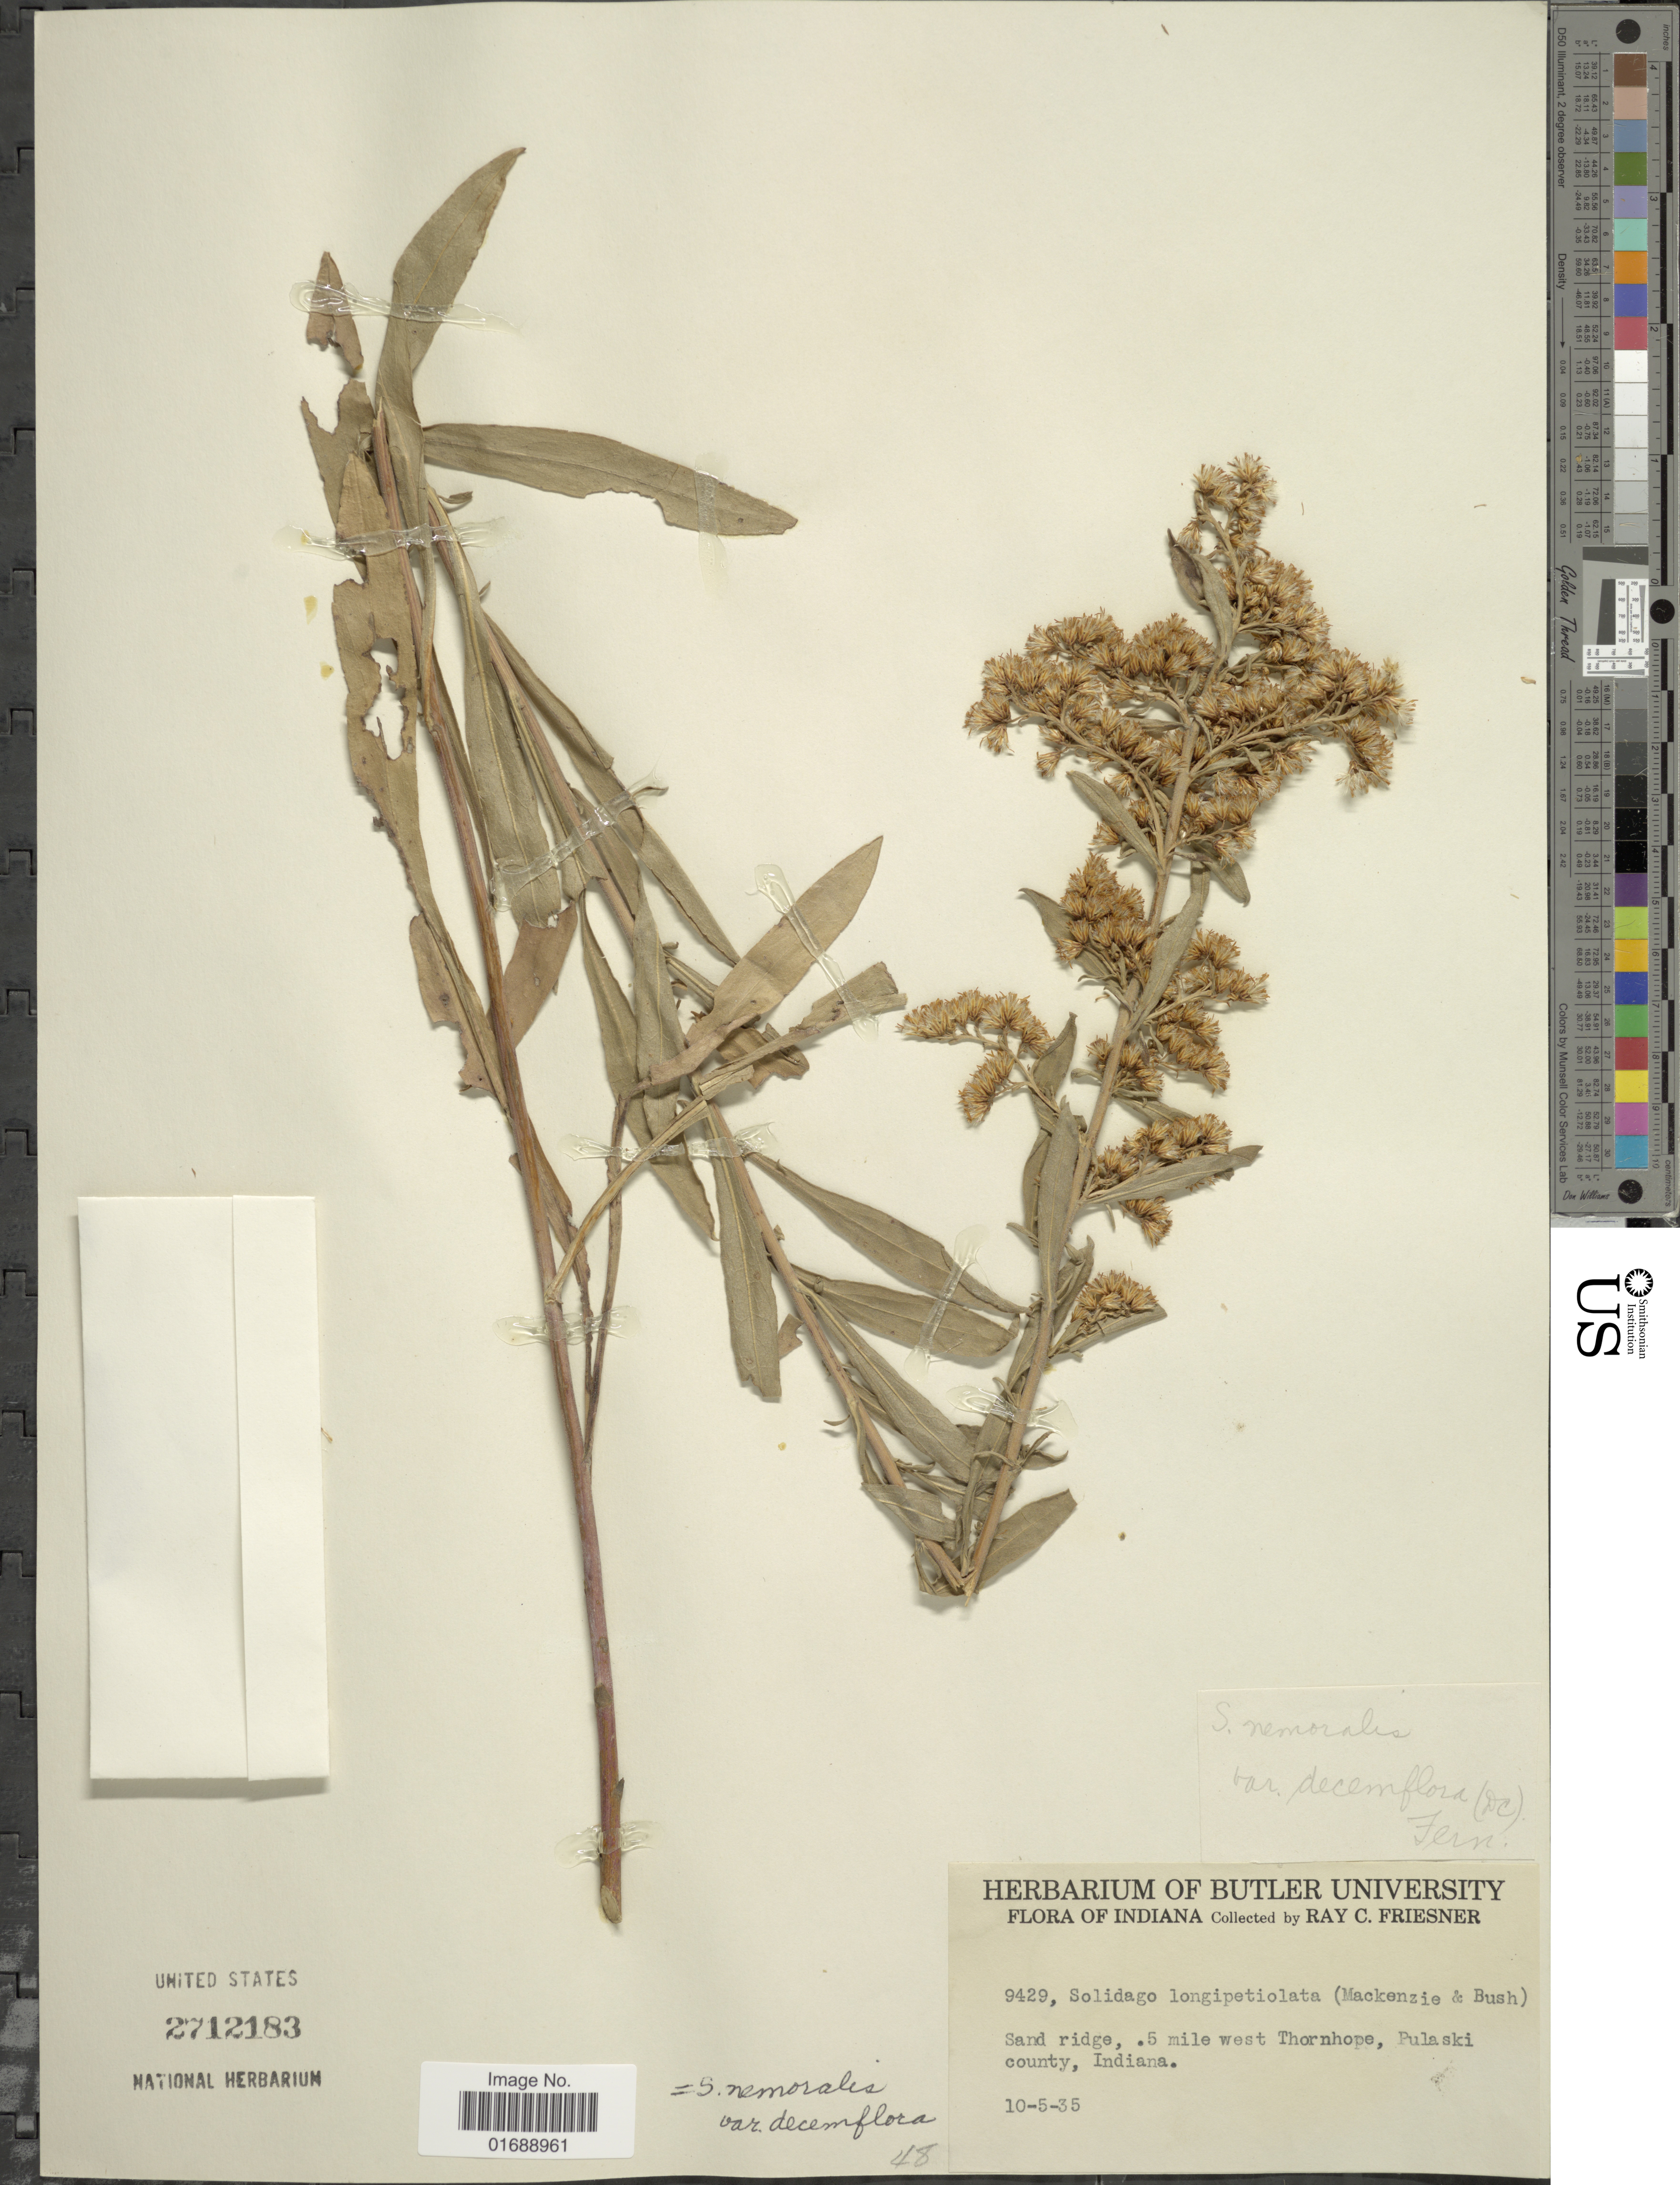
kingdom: Plantae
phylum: Tracheophyta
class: Magnoliopsida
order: Asterales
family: Asteraceae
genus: Solidago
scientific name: Solidago nemoralis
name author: Aiton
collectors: R. Friesner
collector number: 9429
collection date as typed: Transcribed d/m/y: 5/10/35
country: United States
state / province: Indiana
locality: Sand ridge, .5 mile west Thornhope, Pulaski county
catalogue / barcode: US 2712183